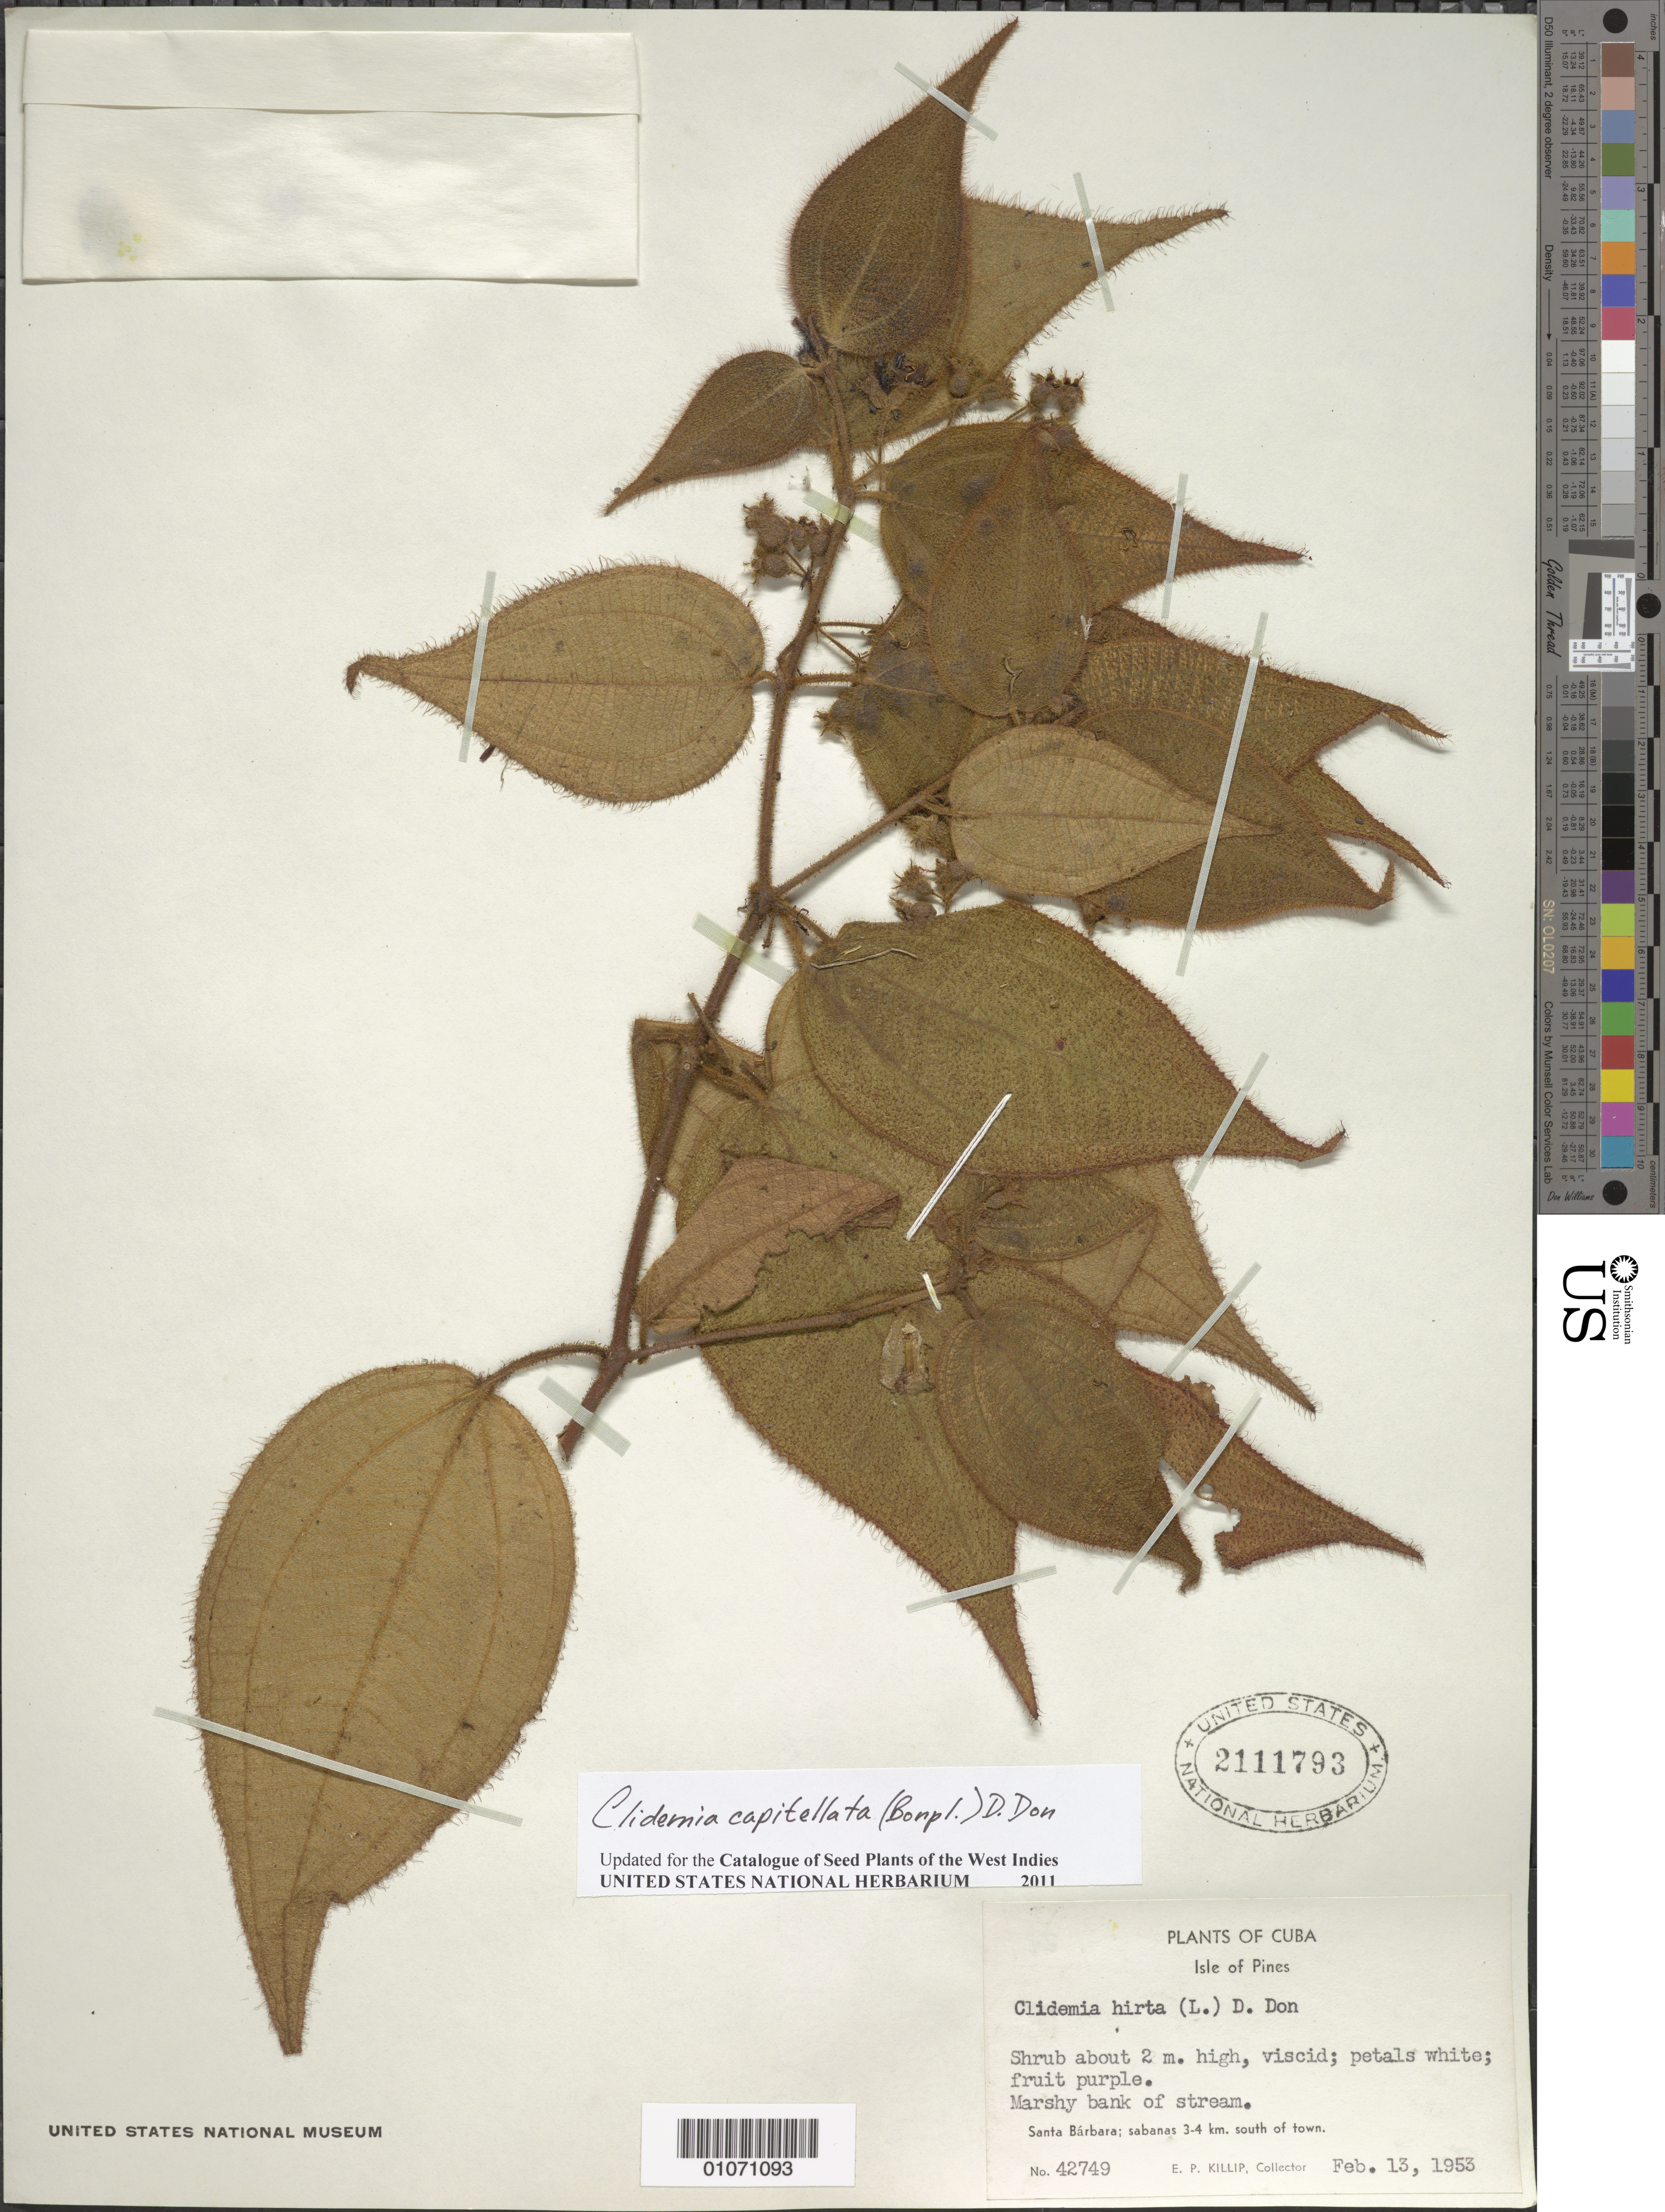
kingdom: Plantae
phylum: Tracheophyta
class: Magnoliopsida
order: Myrtales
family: Melastomataceae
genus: Clidemia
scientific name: Clidemia urceolata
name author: DC.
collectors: E. P. Killip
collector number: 42749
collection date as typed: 13 Feb 1953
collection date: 1953-02-13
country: Cuba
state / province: Isla de La Juventud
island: Isla de la Juventud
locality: Isle of Pines, Santa Bárbara; 3-4 km S of town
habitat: Marshy bank of stream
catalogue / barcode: US 2111793